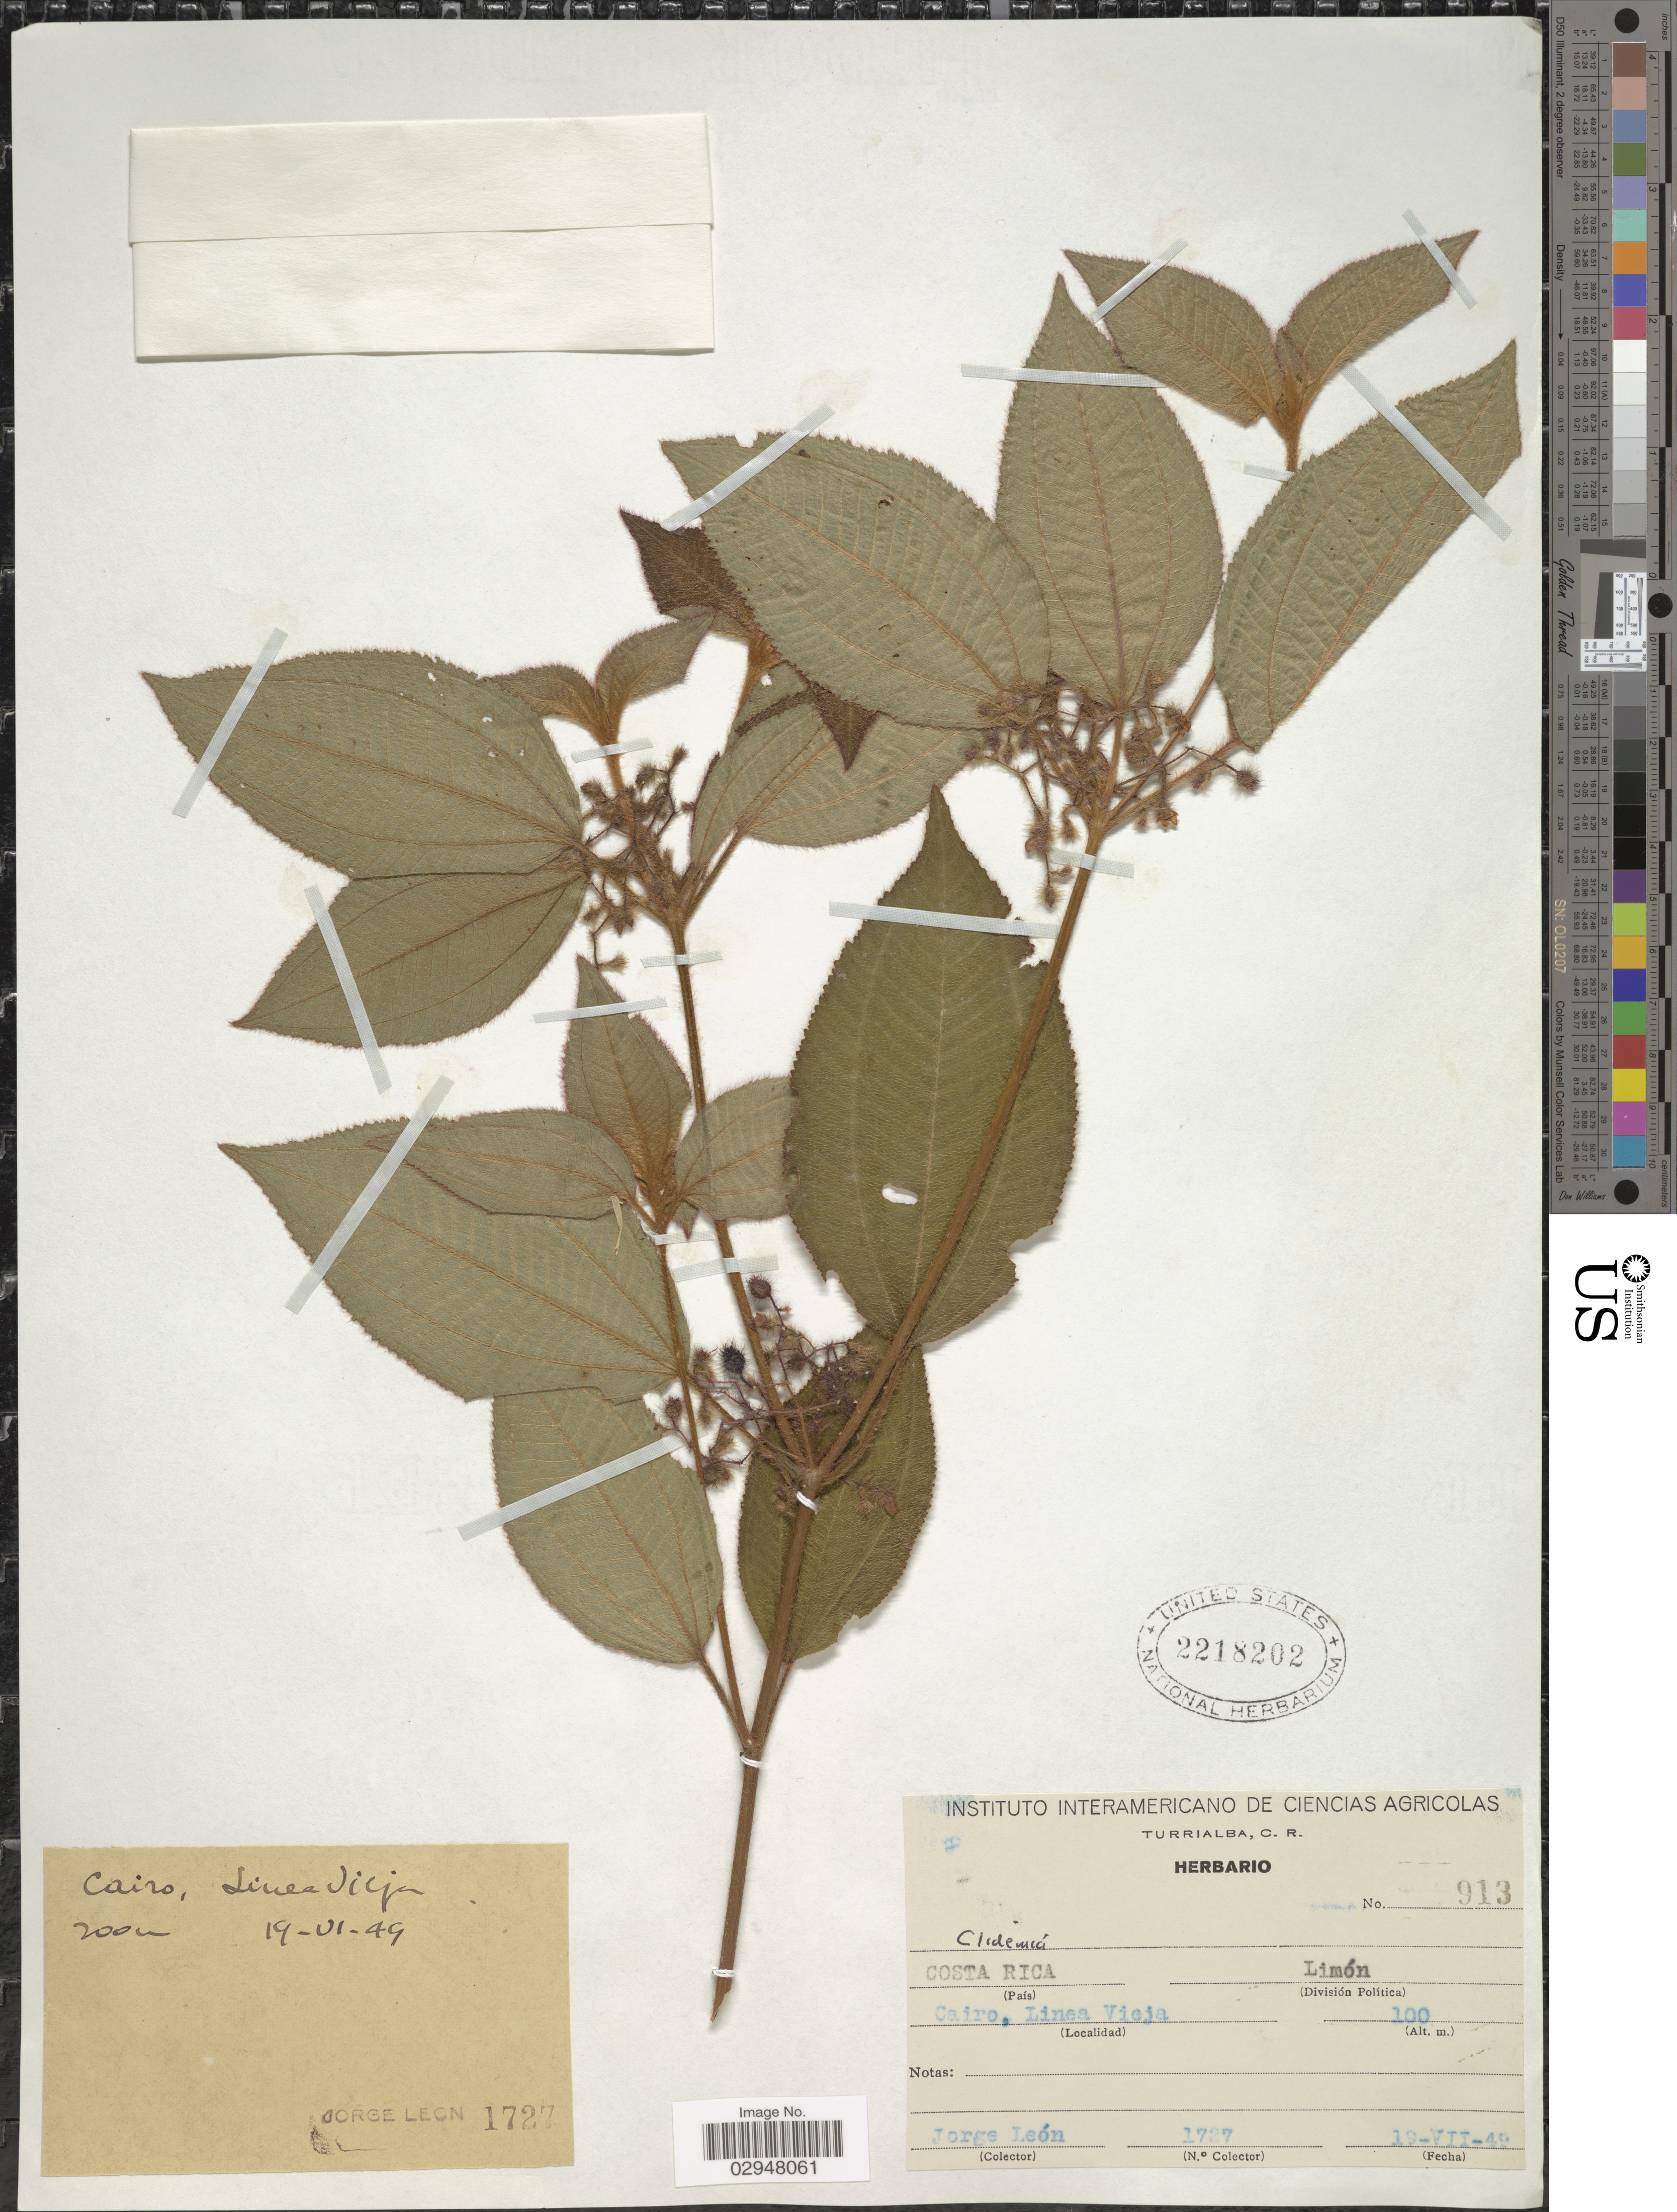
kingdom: Plantae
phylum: Tracheophyta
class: Magnoliopsida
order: Myrtales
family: Melastomataceae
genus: Clidemia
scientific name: Clidemia petiolaris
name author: (Schltdl. & Cham.) Schltdl. ex Triana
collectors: J. León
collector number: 1737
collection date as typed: Transcribed d/m/y: 19/7/49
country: Costa Rica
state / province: Limón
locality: División Politica Limón, Cairo, Linea Vieja.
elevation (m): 100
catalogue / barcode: US 2218202